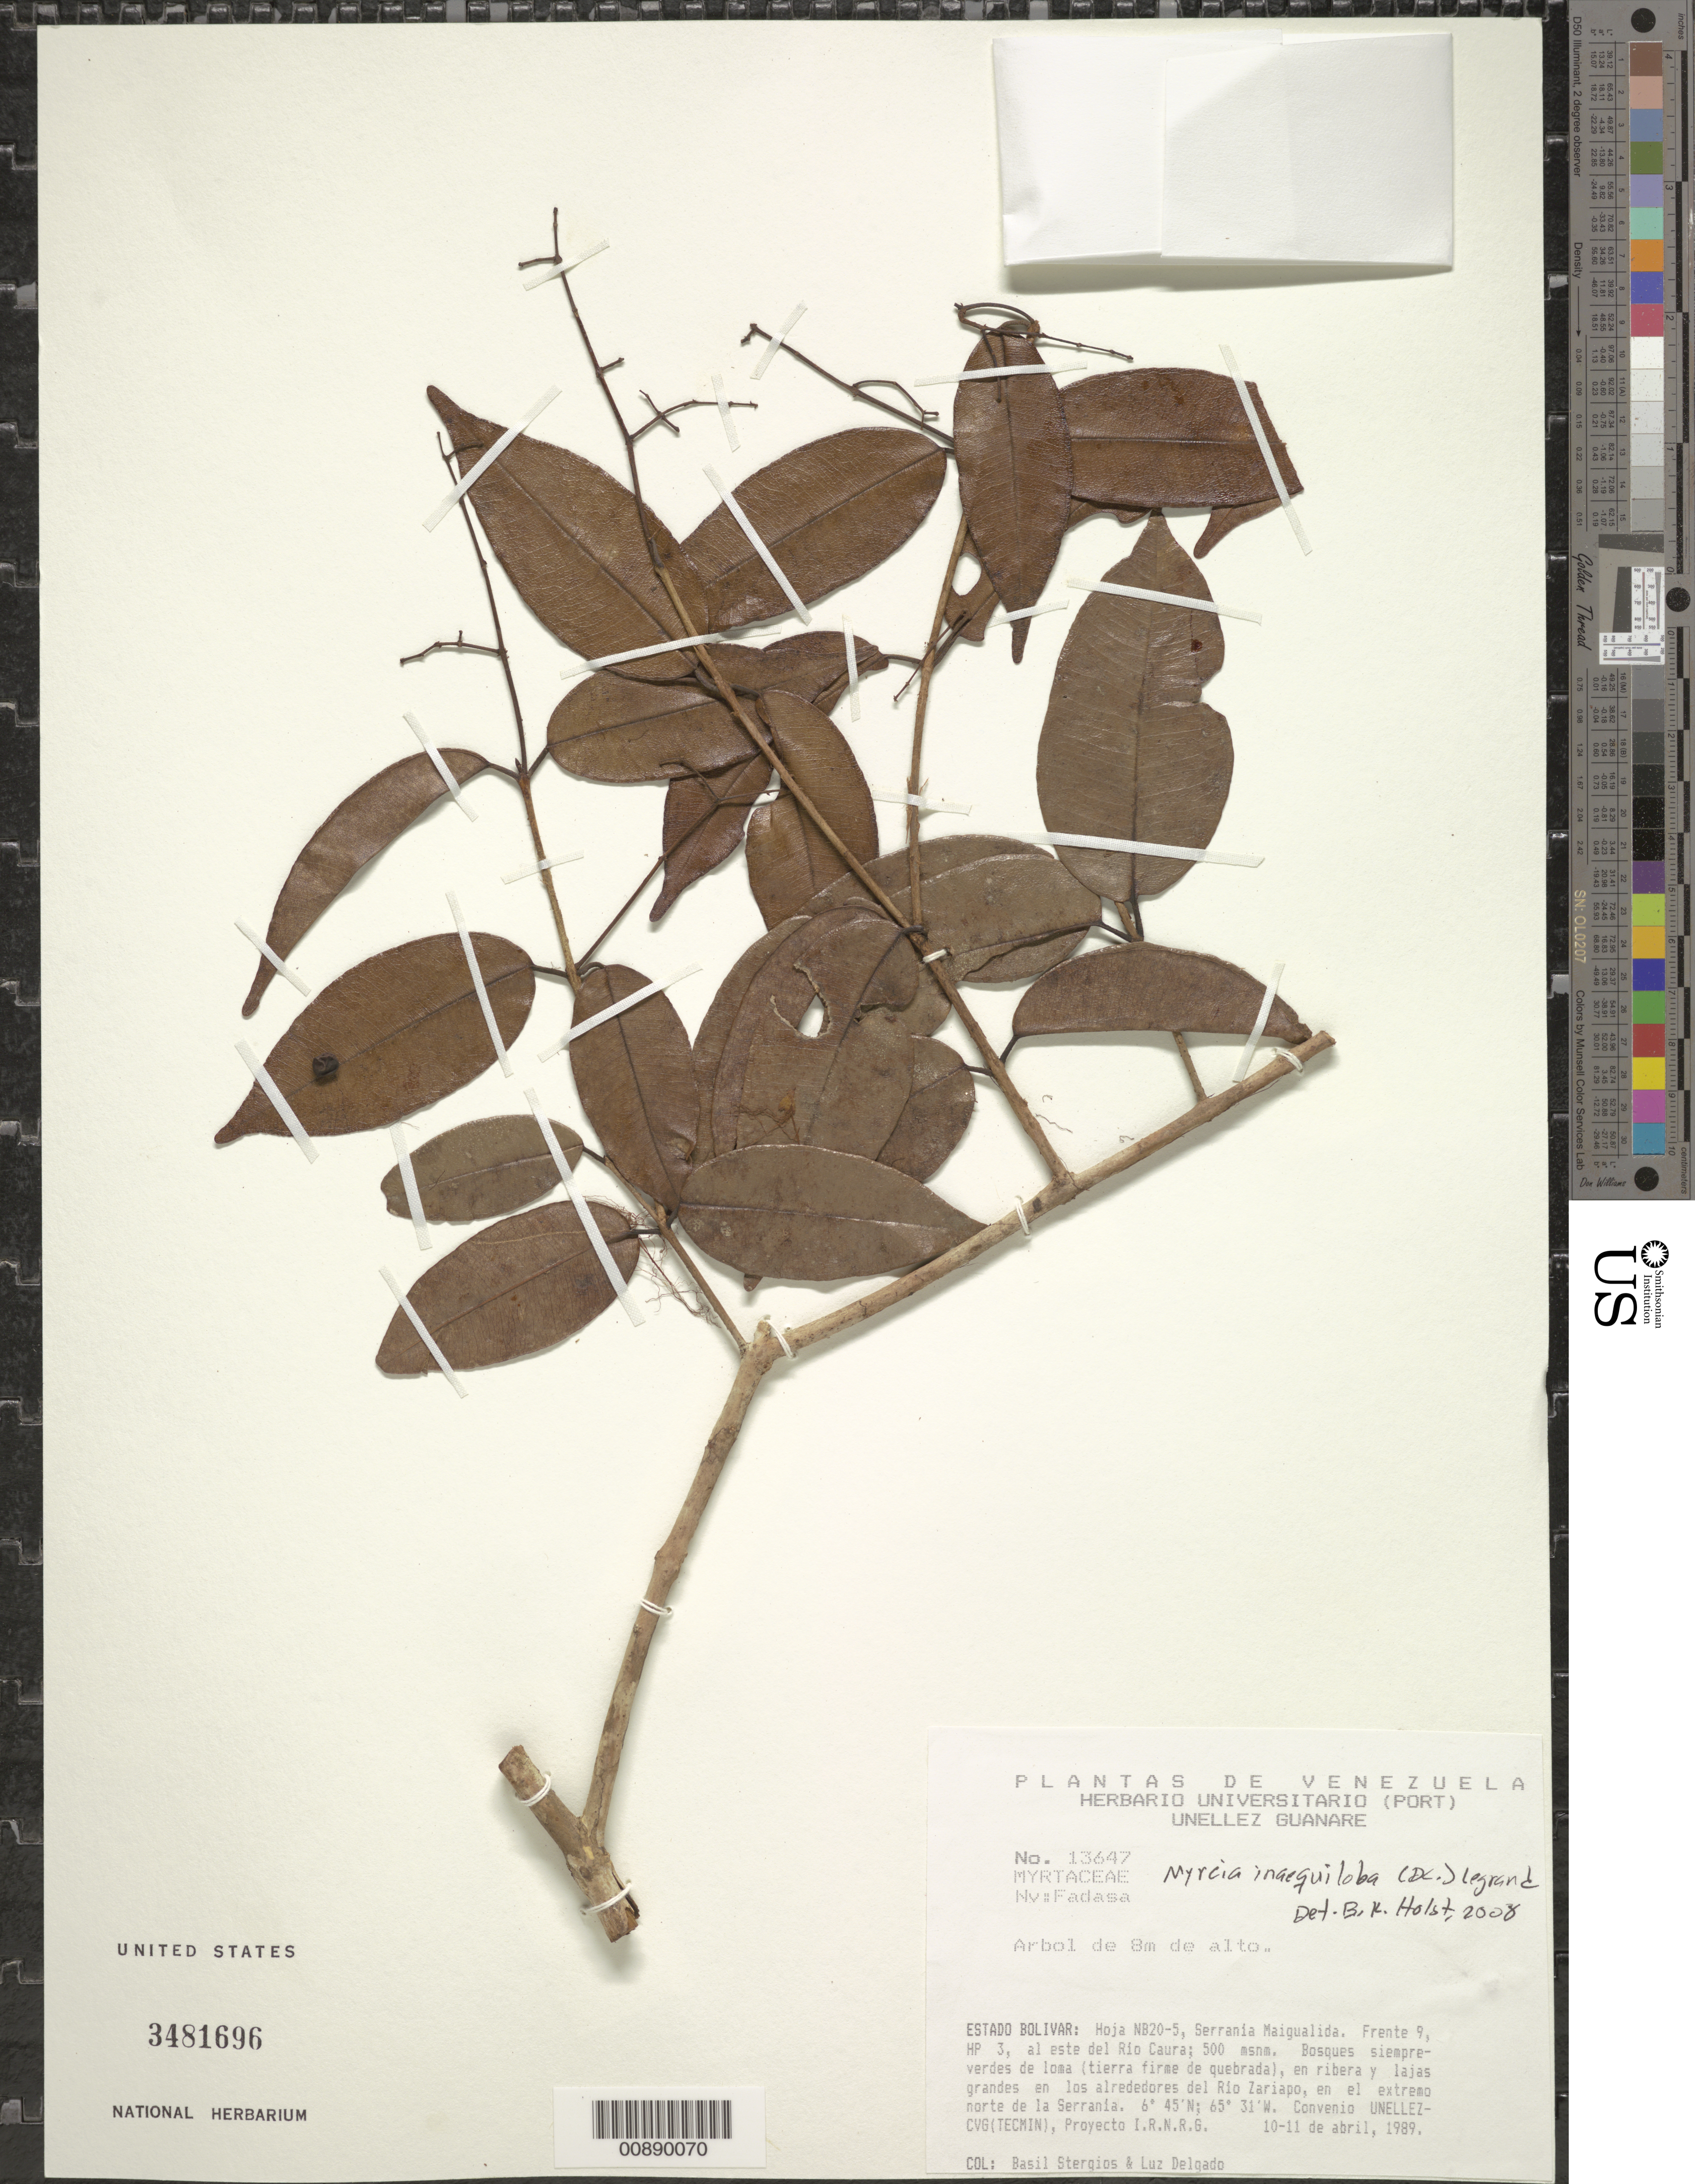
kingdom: Plantae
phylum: Tracheophyta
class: Magnoliopsida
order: Myrtales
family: Myrtaceae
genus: Myrcia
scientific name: Myrcia inaequiloba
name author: (DC.) D. Legrand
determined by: Holst, Bruce K.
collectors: B. G. Stergios & L. Delgado V.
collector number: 13647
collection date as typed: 10-Apr-89 to 11-Apr-89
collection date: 1989-04-10/1989-04-11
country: Venezuela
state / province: Bolívar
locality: Serrania Maigualida, E del río Caura, alrededores del río Zariapo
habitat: Bosques siempre-verdes de loma (tierra firme de quebrada), en ribera y lajas grandes en los alrededores del río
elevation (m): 500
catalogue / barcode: US 3481696